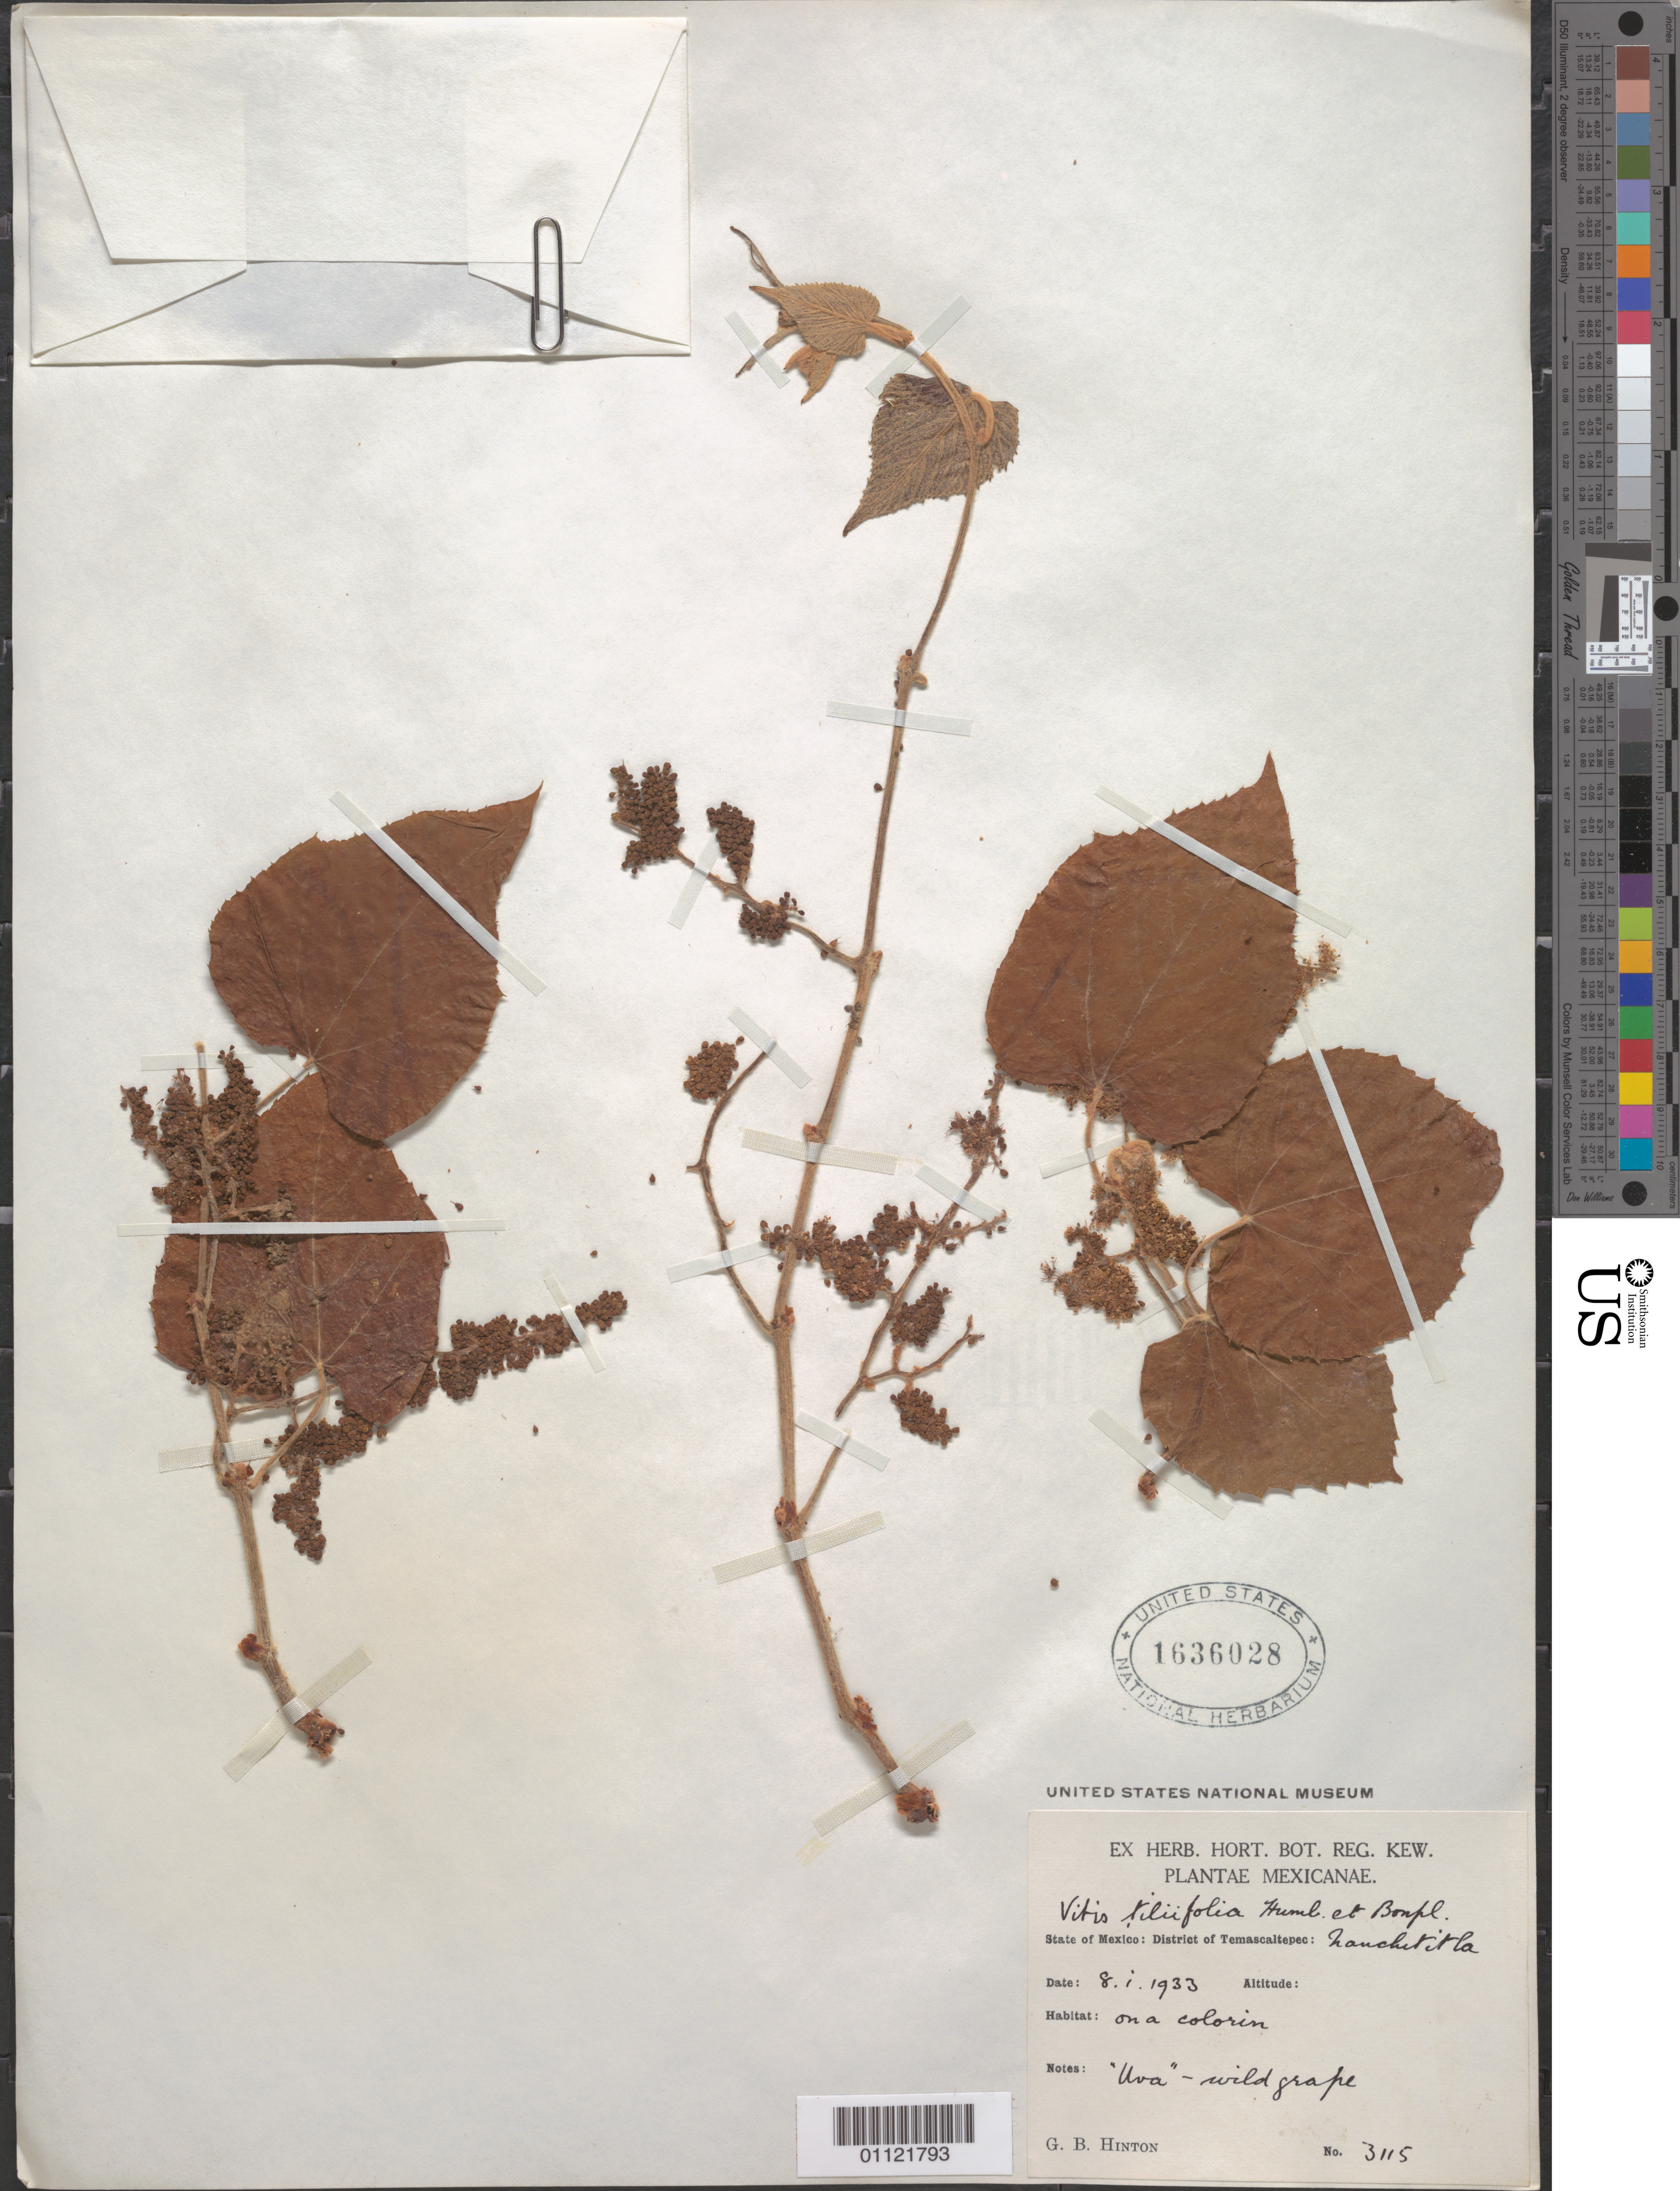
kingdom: Plantae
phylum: Tracheophyta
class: Magnoliopsida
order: Vitales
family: Vitaceae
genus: Vitis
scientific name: Vitis tiliifolia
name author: Humb. & Bonpl. ex Schult.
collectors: G. B. Hinton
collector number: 3115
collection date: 1933-01-08 or 1933-08-01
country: Mexico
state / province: México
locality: District of Temascaltepec, Lauchirirla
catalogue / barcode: US 1636028